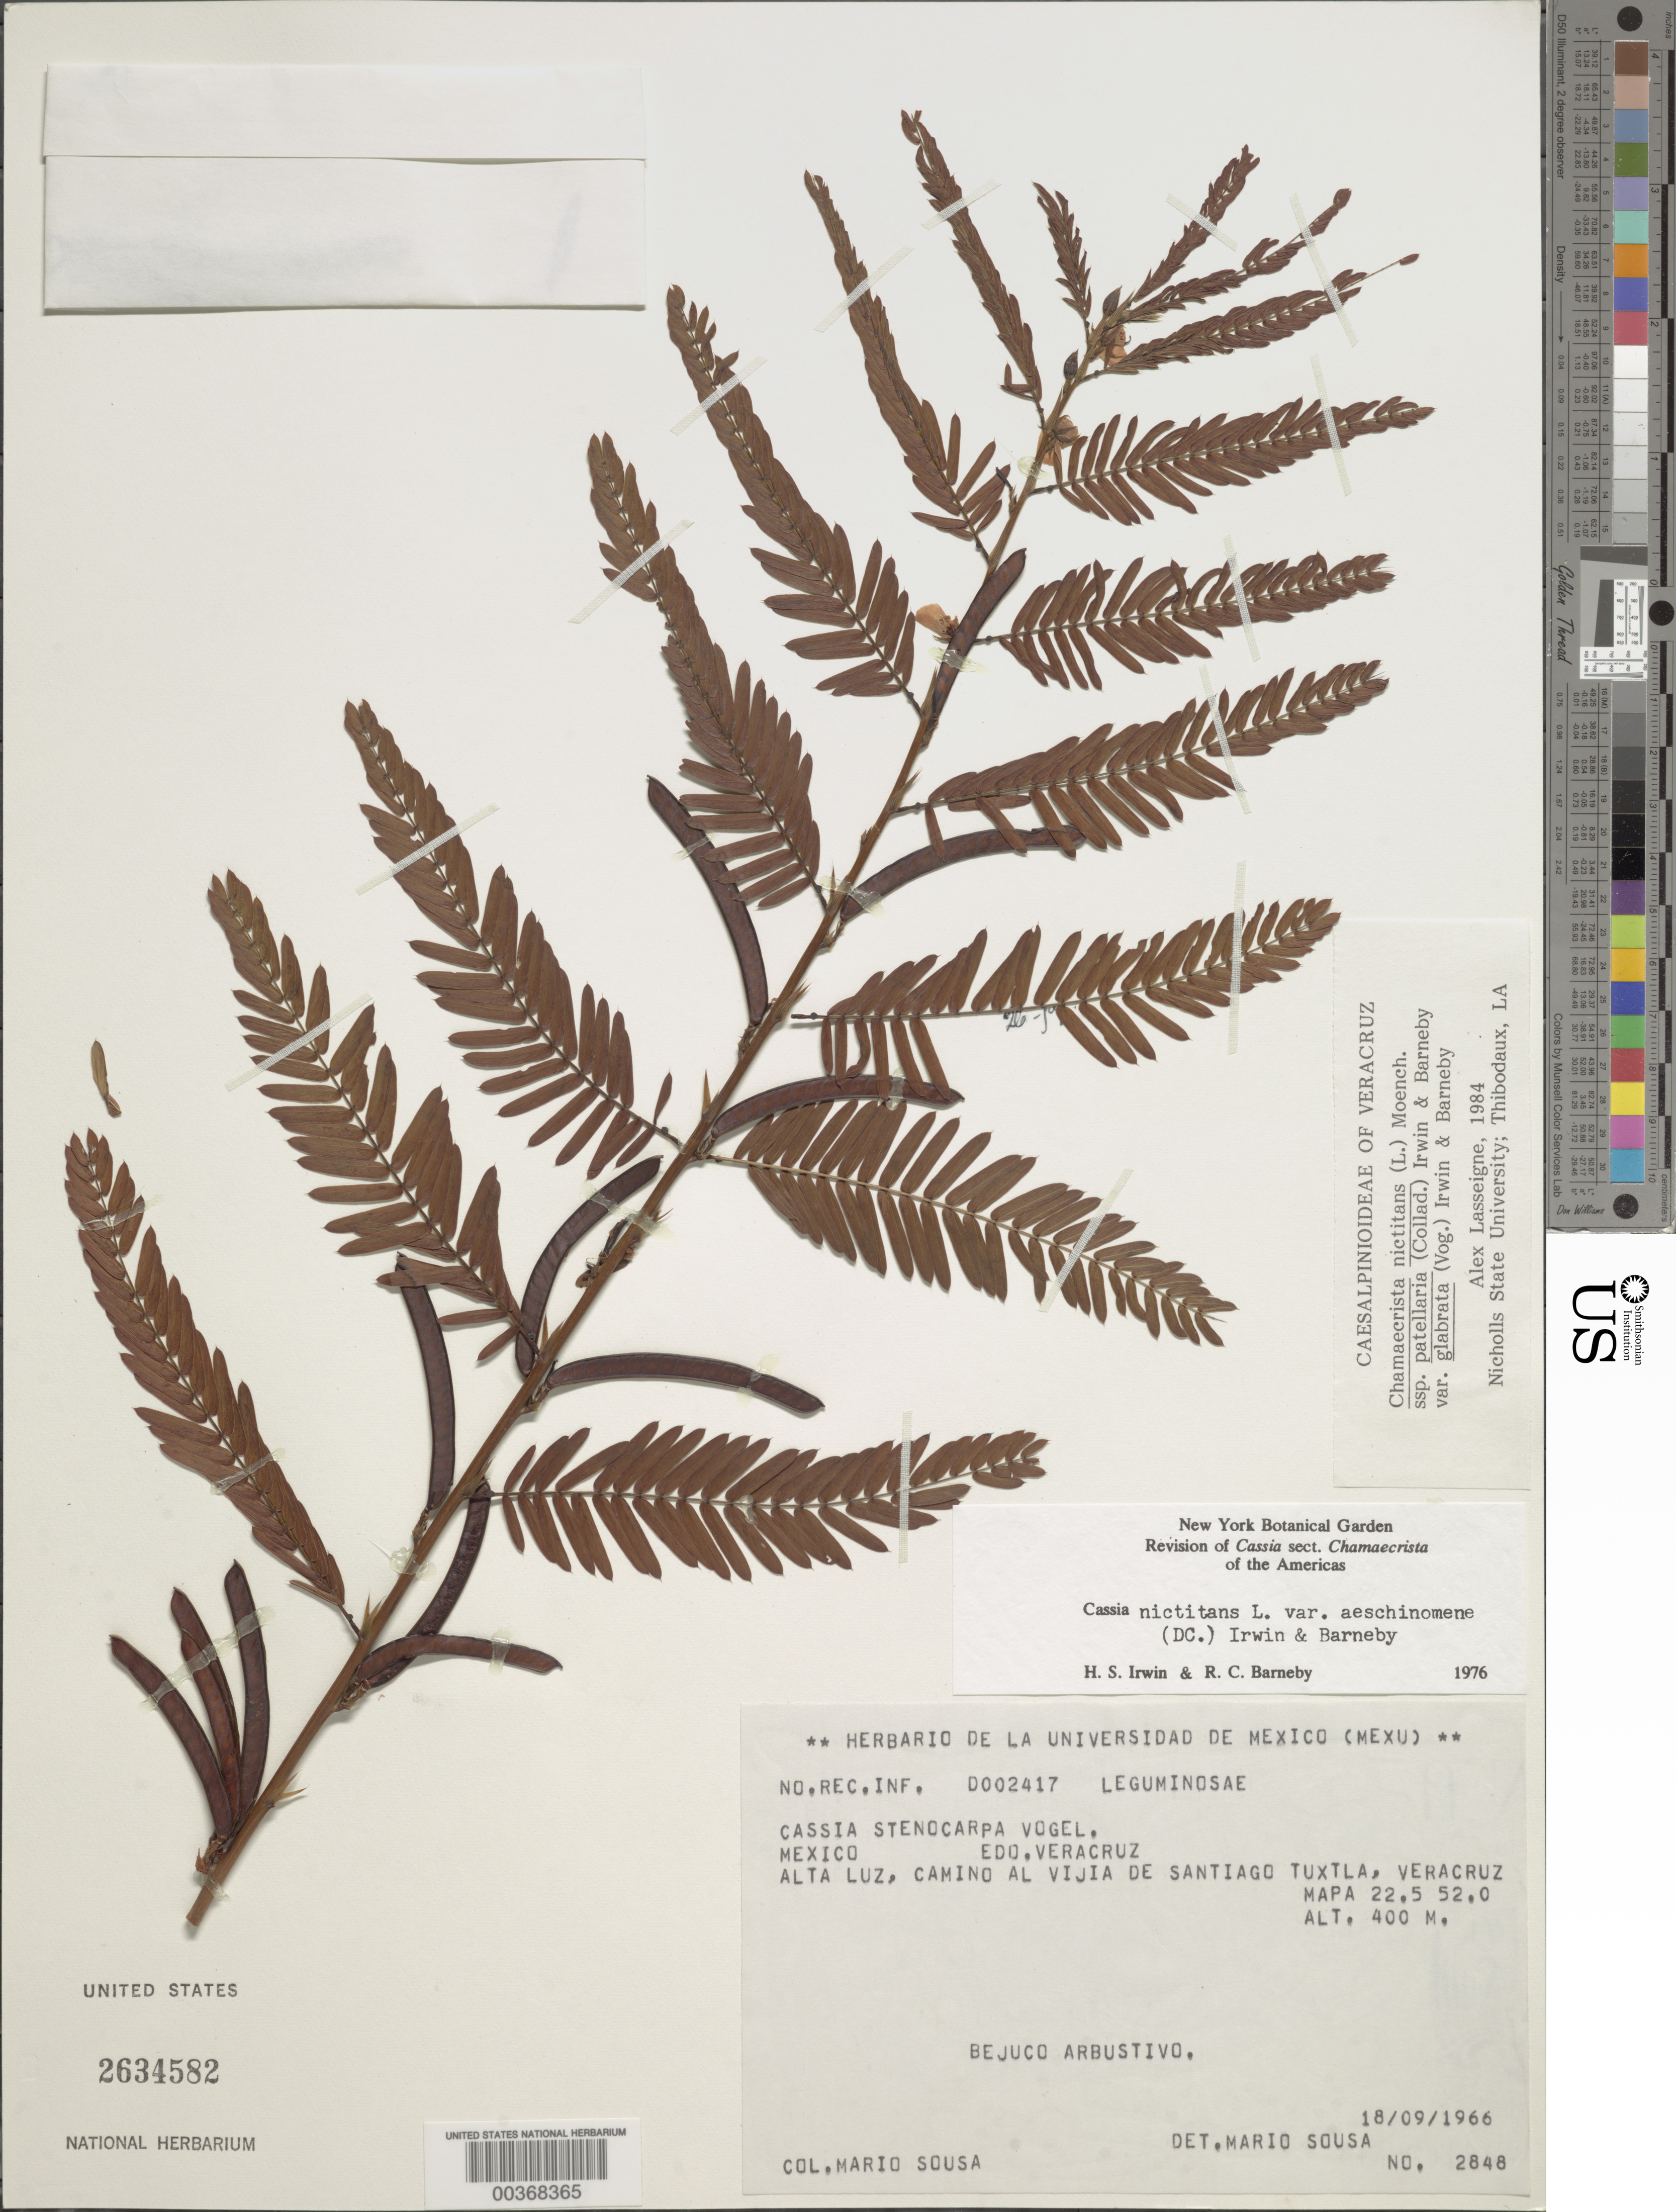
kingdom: Plantae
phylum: Tracheophyta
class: Magnoliopsida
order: Fabales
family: Fabaceae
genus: Chamaecrista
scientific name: Chamaecrista nictitans var. glabrata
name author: (Vogel) H.S. Irwin & Barneby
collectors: M. Sousa S.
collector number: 2848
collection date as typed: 18 Sep 1966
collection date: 1966-09-18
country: Mexico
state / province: Veracruz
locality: Alta Luz, camino al Vijia de Santiago Tuxtla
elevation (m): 400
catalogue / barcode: US 2634582